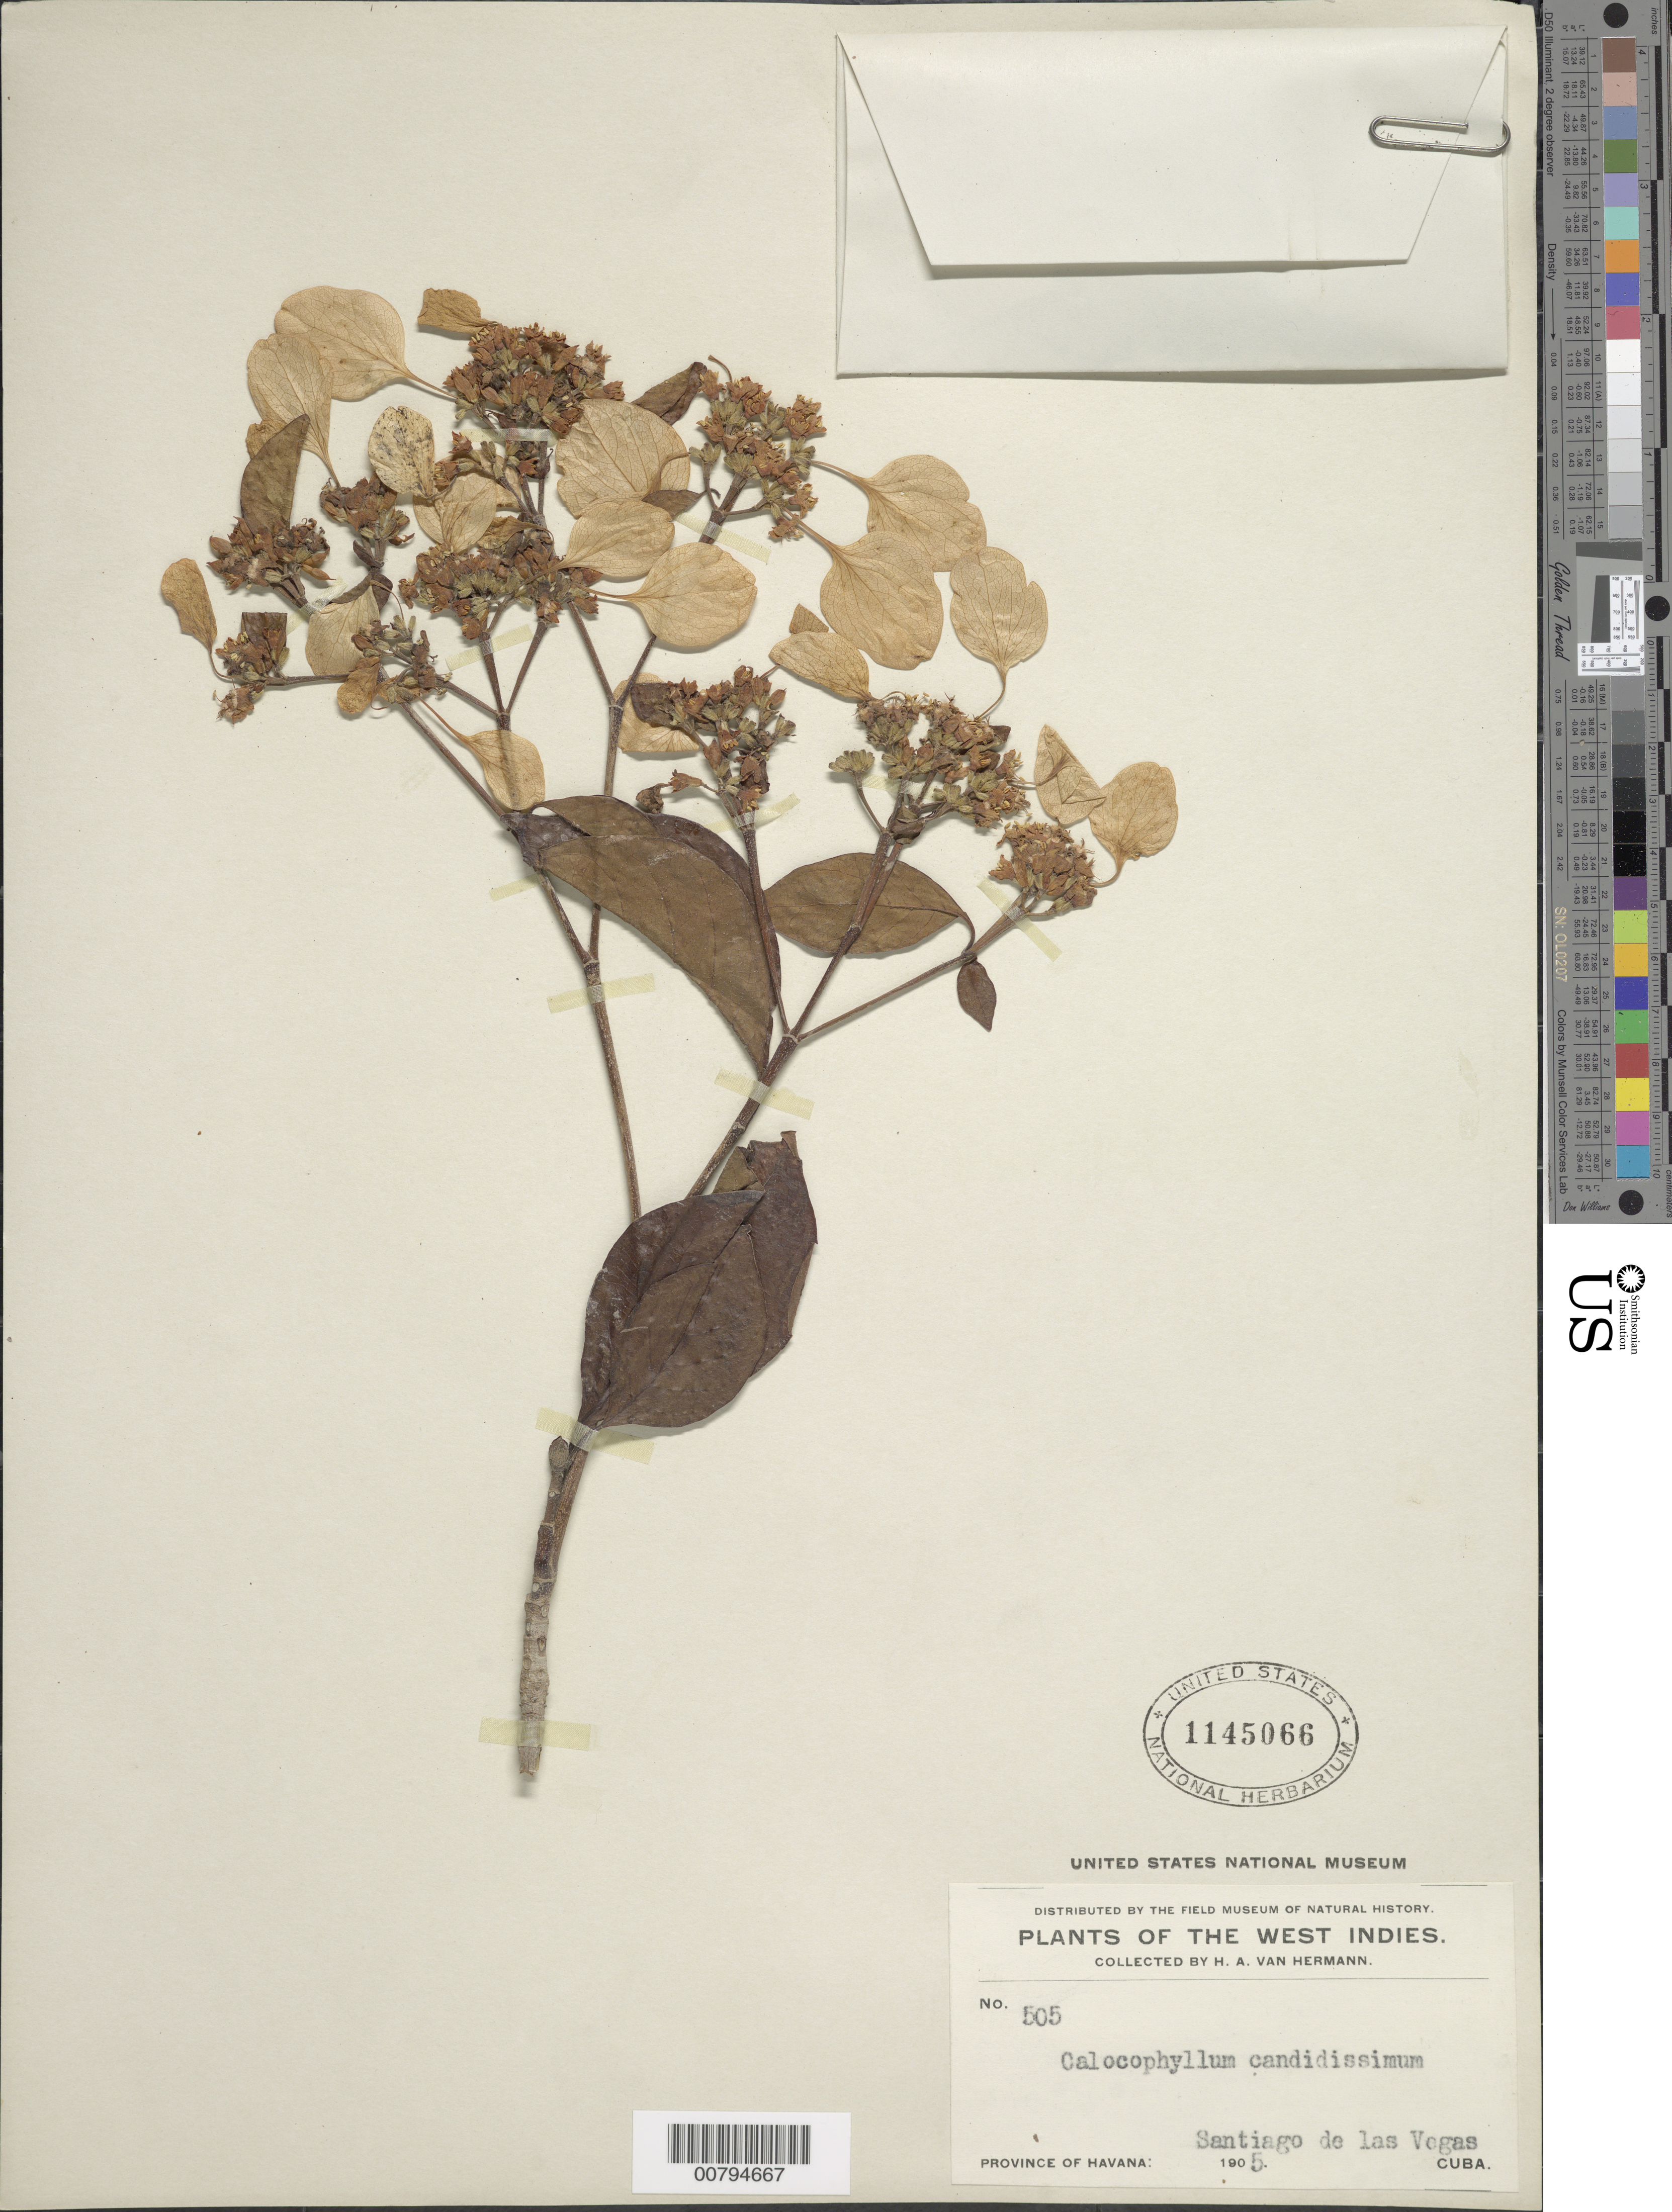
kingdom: Plantae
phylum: Tracheophyta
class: Magnoliopsida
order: Gentianales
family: Rubiaceae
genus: Calycophyllum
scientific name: Calycophyllum candidissimum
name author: (Vahl) DC.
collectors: H. A. Van Hermann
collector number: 505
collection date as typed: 1905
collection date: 1905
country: Cuba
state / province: La Habana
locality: Santiago de las Vegas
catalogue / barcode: US 1145066